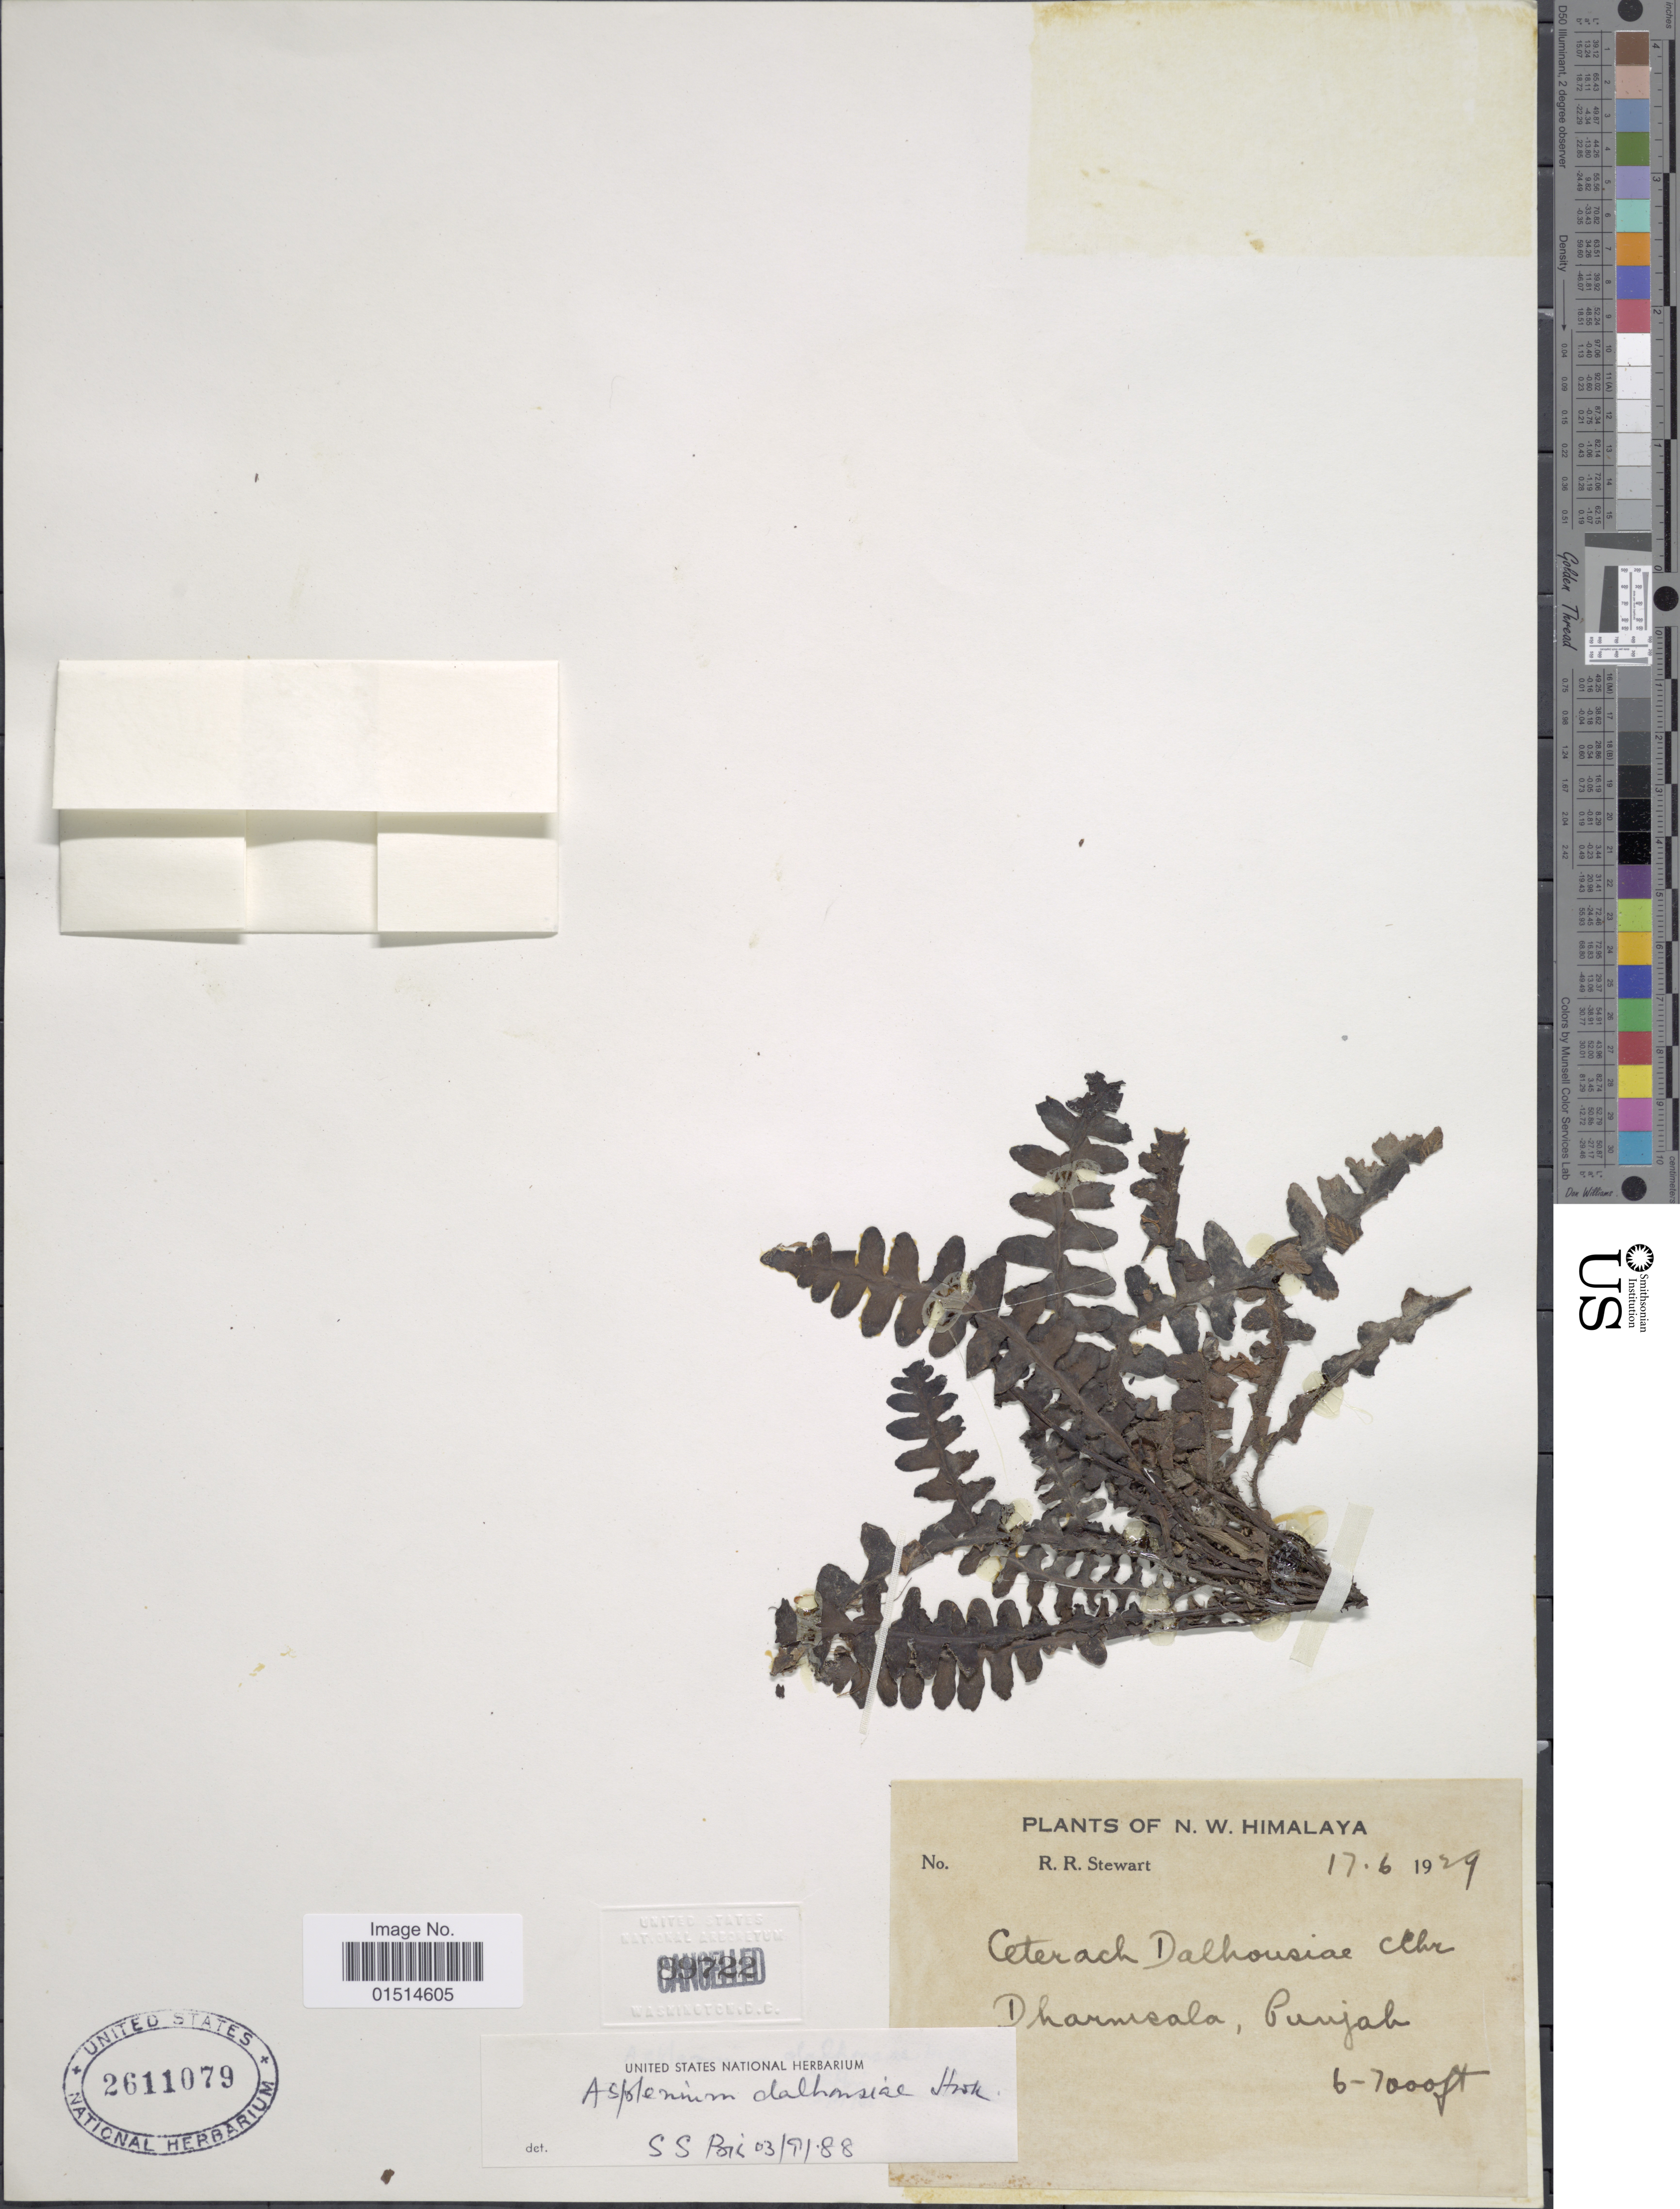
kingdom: Plantae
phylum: Tracheophyta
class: Polypodiopsida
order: Polypodiales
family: Aspleniaceae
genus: Asplenium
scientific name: Asplenium dalhousiae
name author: Hook.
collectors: R. R. Stewart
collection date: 1929-06-17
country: India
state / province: Himachal Pradesh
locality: N. W. Himalaya, Dharmsala, Punjab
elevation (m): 1829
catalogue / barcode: US 2611079